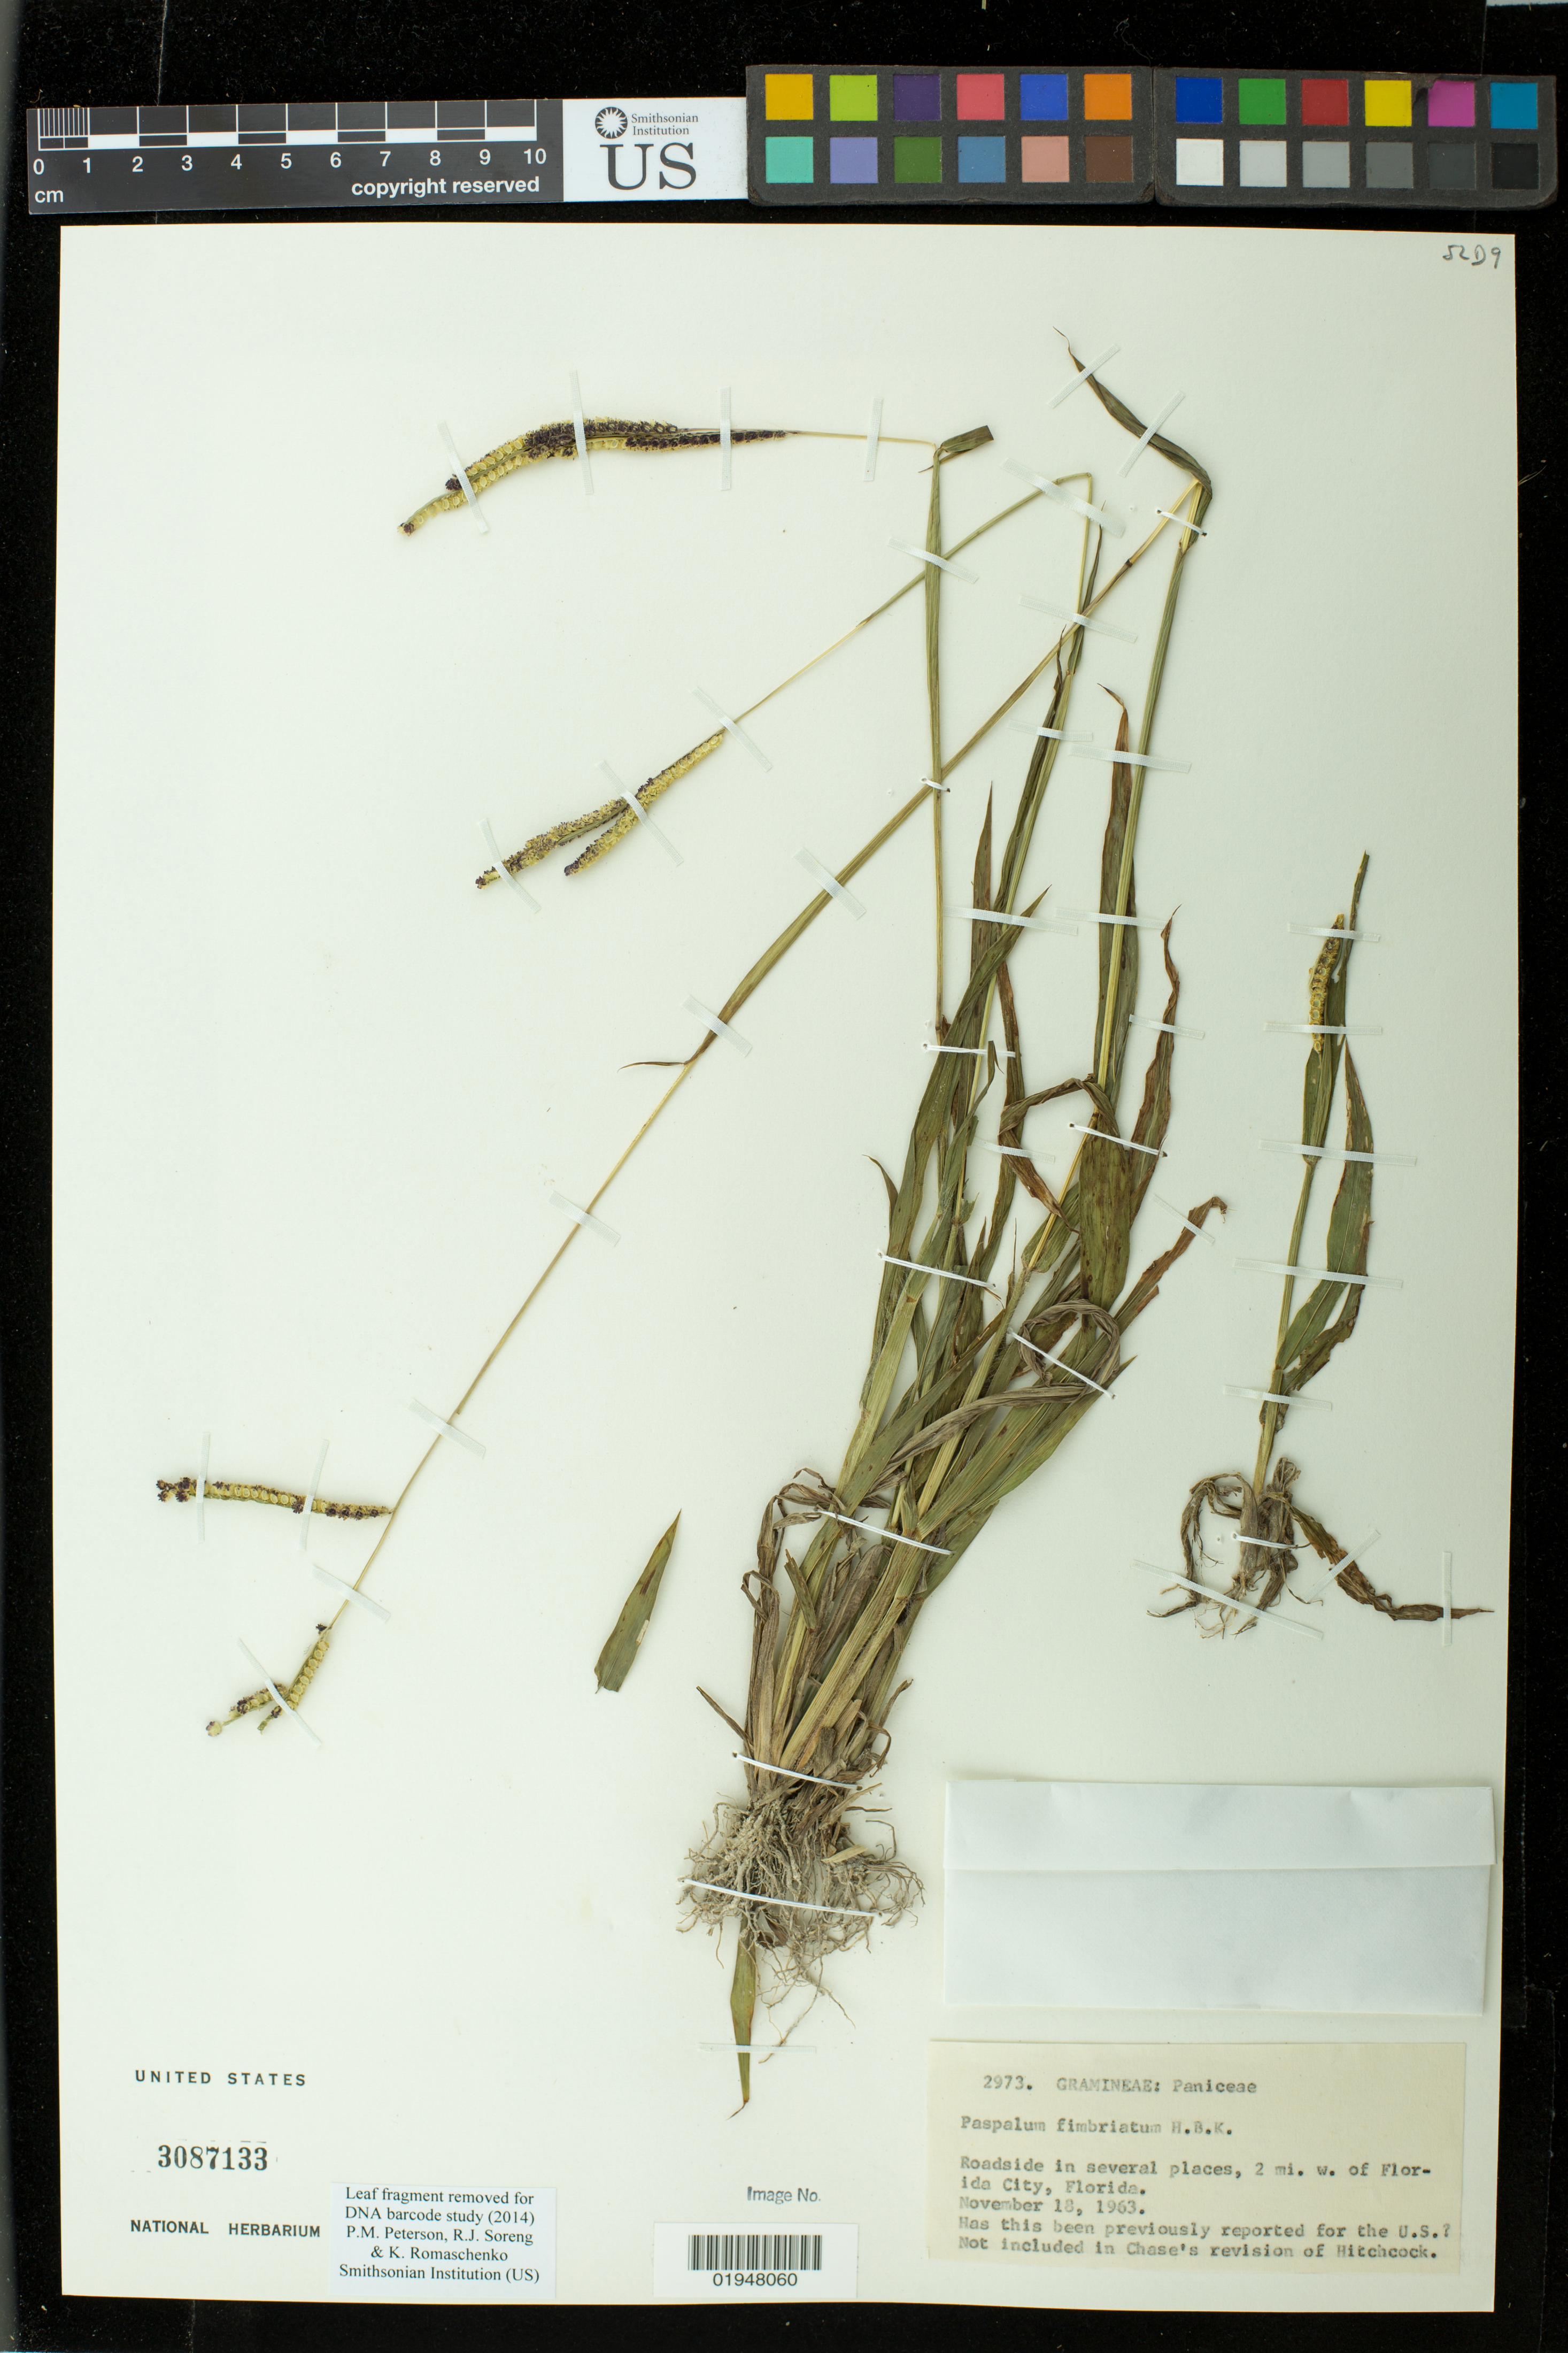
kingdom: Plantae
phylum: Tracheophyta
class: Liliopsida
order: Poales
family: Poaceae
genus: Paspalum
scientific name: Paspalum fimbriatum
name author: Kunth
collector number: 2973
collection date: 1963-11-18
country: United States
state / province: Florida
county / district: Miami-Dade County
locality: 2 mi. w. of Florida City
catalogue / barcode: US 3087133